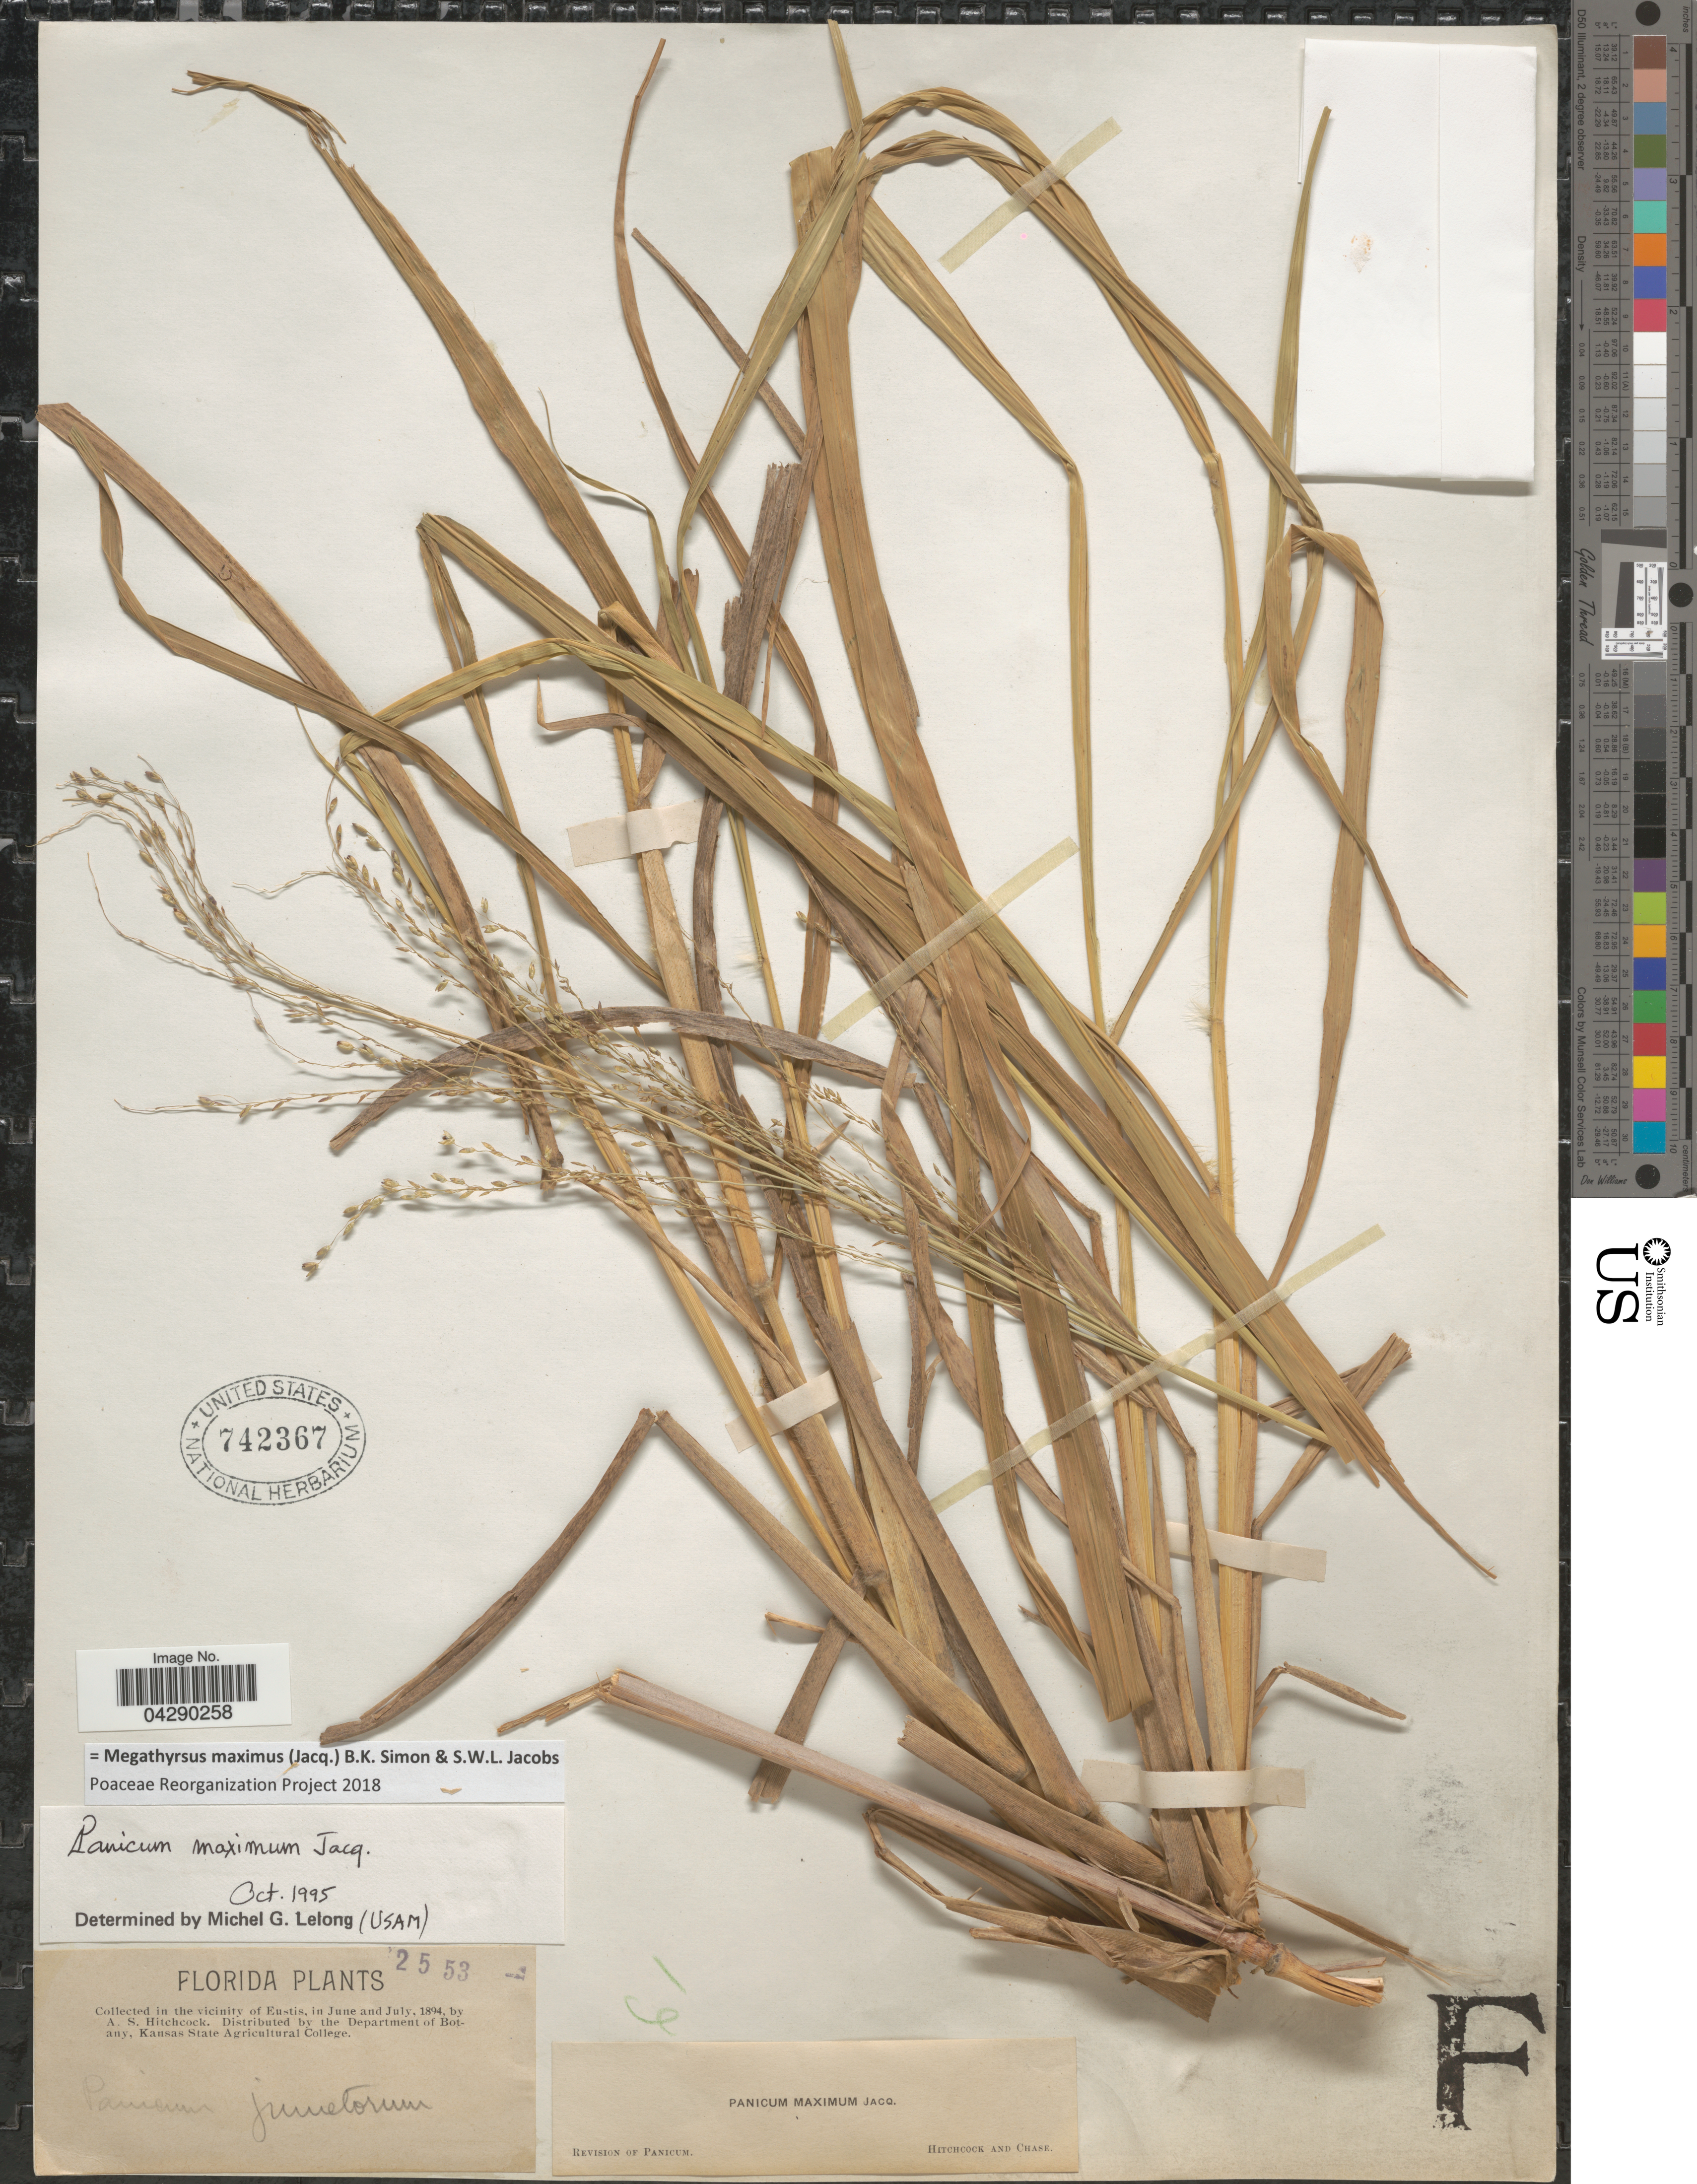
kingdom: Plantae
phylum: Tracheophyta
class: Liliopsida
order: Poales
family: Poaceae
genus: Megathyrsus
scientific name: Megathyrsus maximus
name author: (Jacq.) B.K. Simon & S.W.L. Jacobs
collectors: A. S. Hitchcock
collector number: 2553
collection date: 1894-06/1894-07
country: United States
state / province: Florida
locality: In the vicinity of Eustis.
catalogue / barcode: US 742367